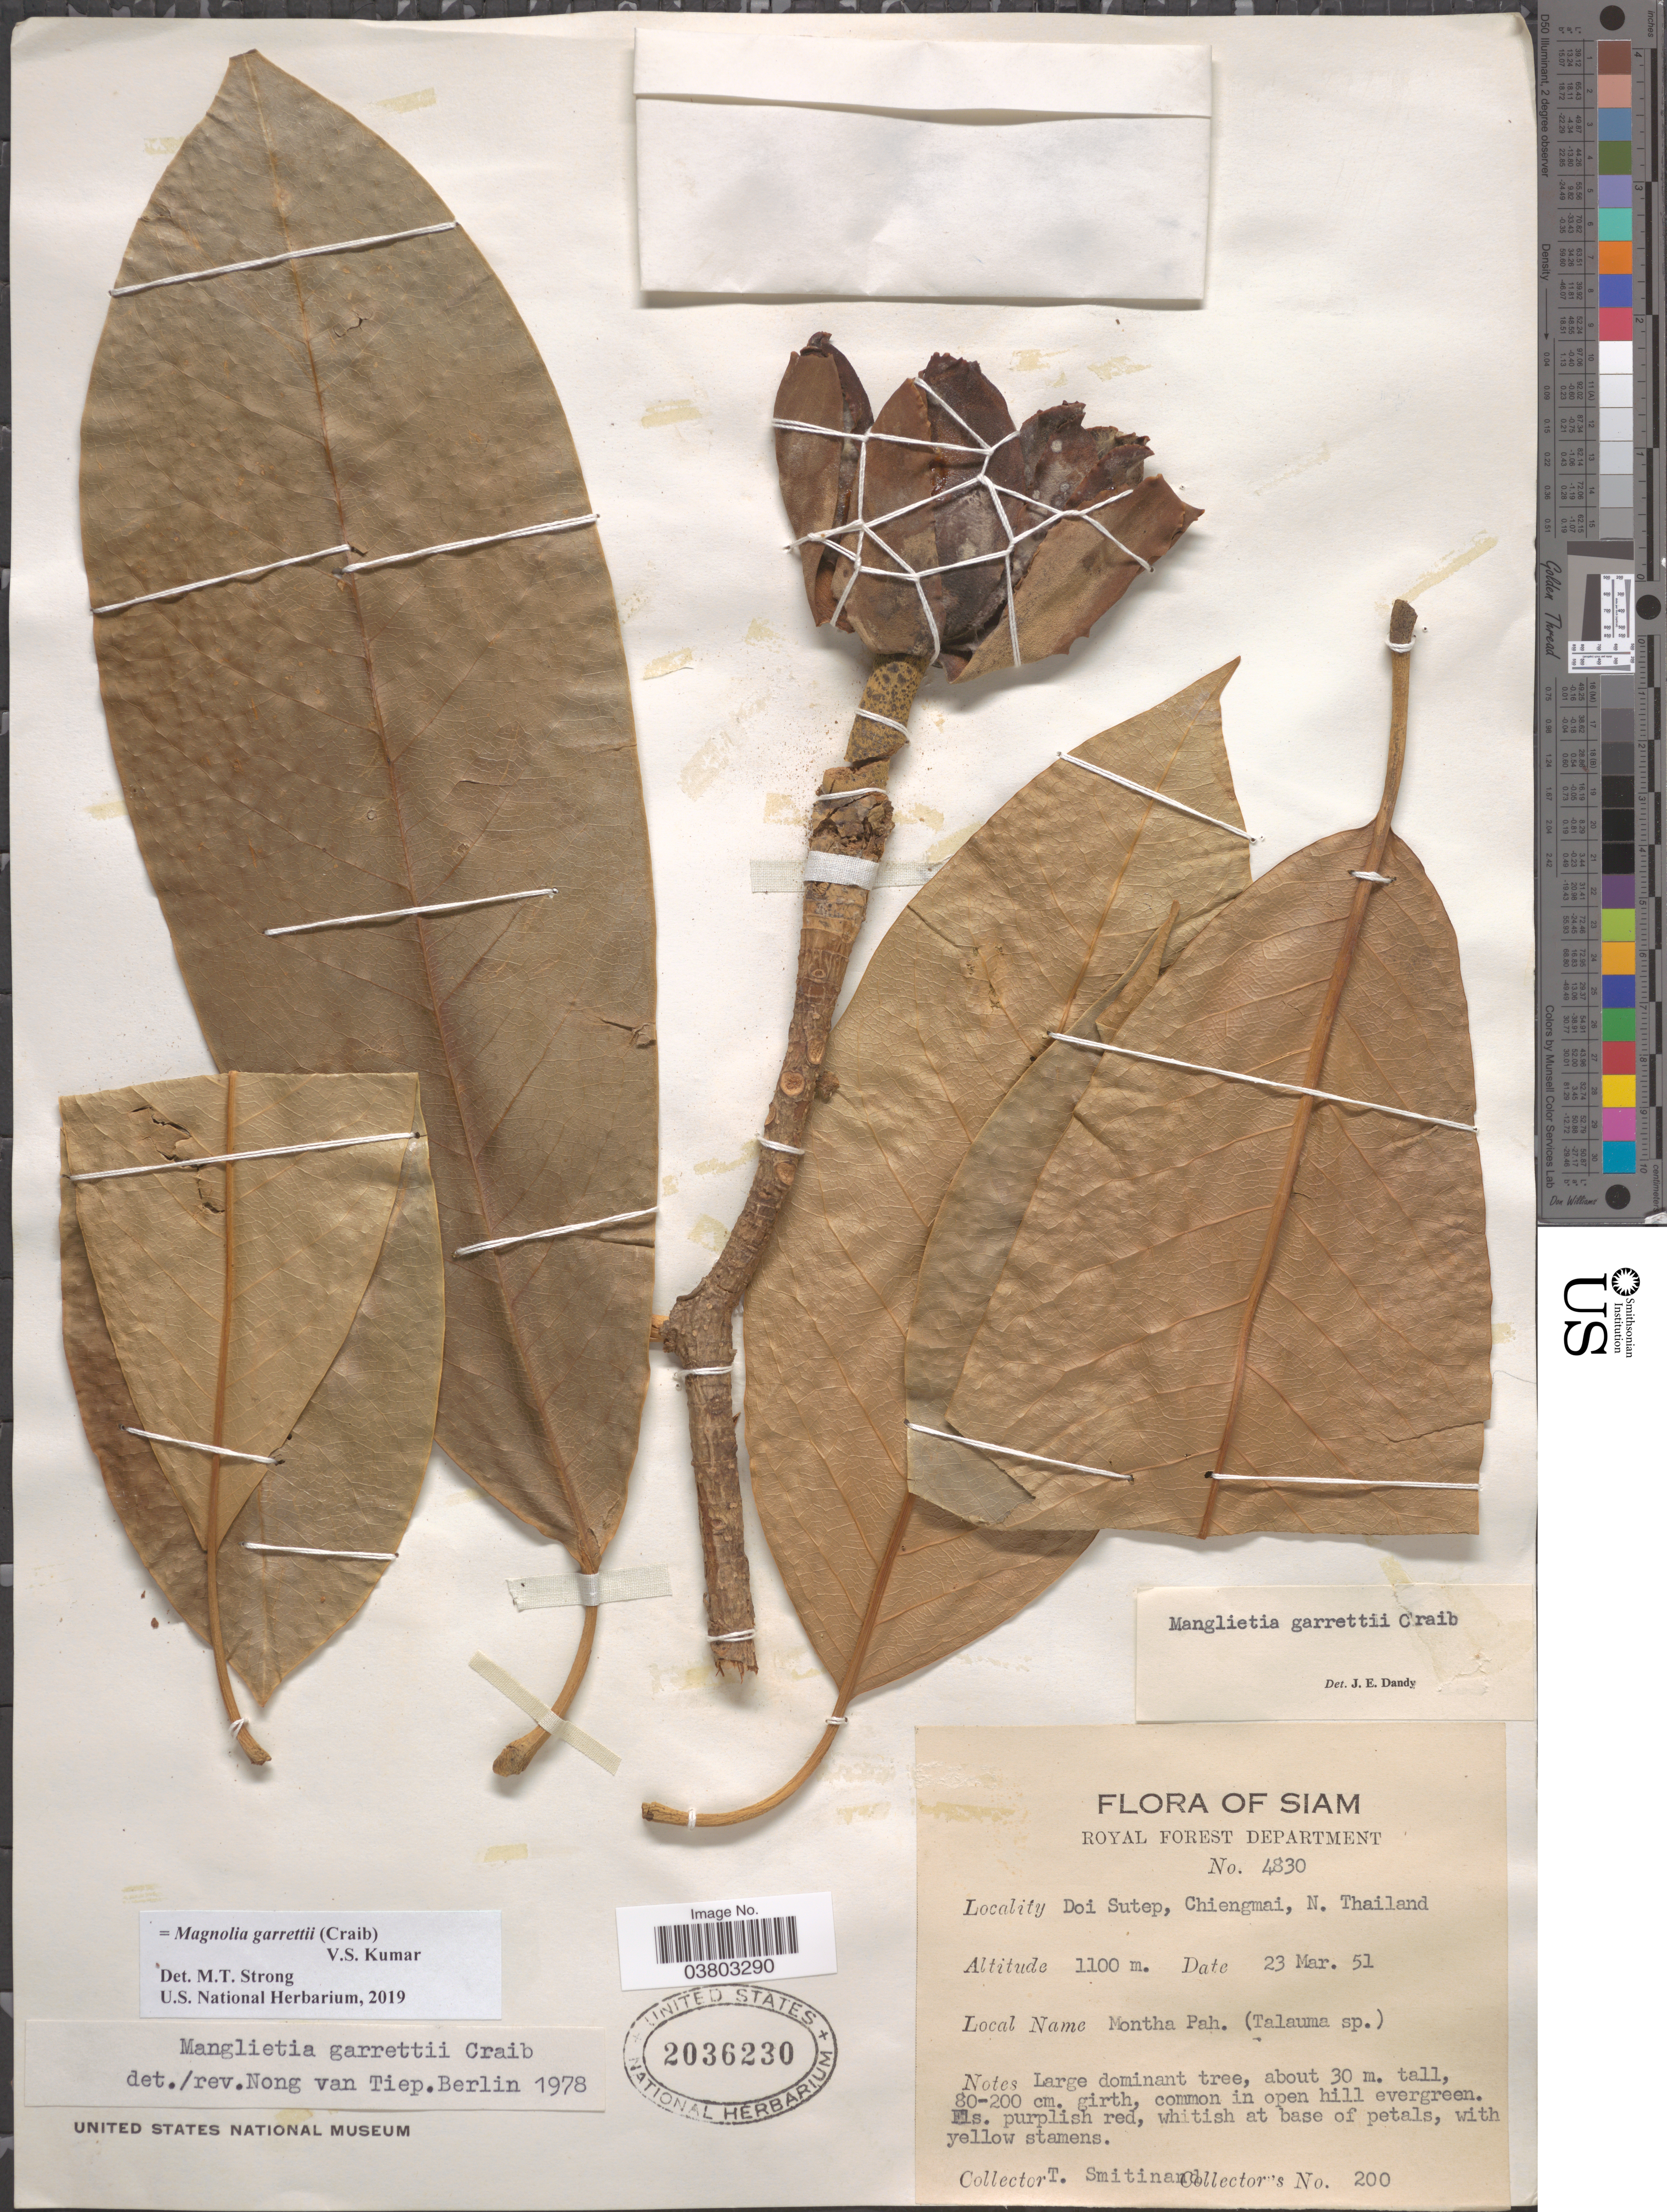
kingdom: Plantae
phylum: Tracheophyta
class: Magnoliopsida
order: Magnoliales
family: Magnoliaceae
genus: Magnolia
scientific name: Magnolia garrettii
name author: (Craib) V.S. Kumar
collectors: T. Smitinand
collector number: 200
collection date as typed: Transcribed d/m/y: 23/3/51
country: Thailand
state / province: Chiang Mai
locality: Siam. Doi Sutep, Chiengmai. N. Thailand.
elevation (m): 1100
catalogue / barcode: US 2036230